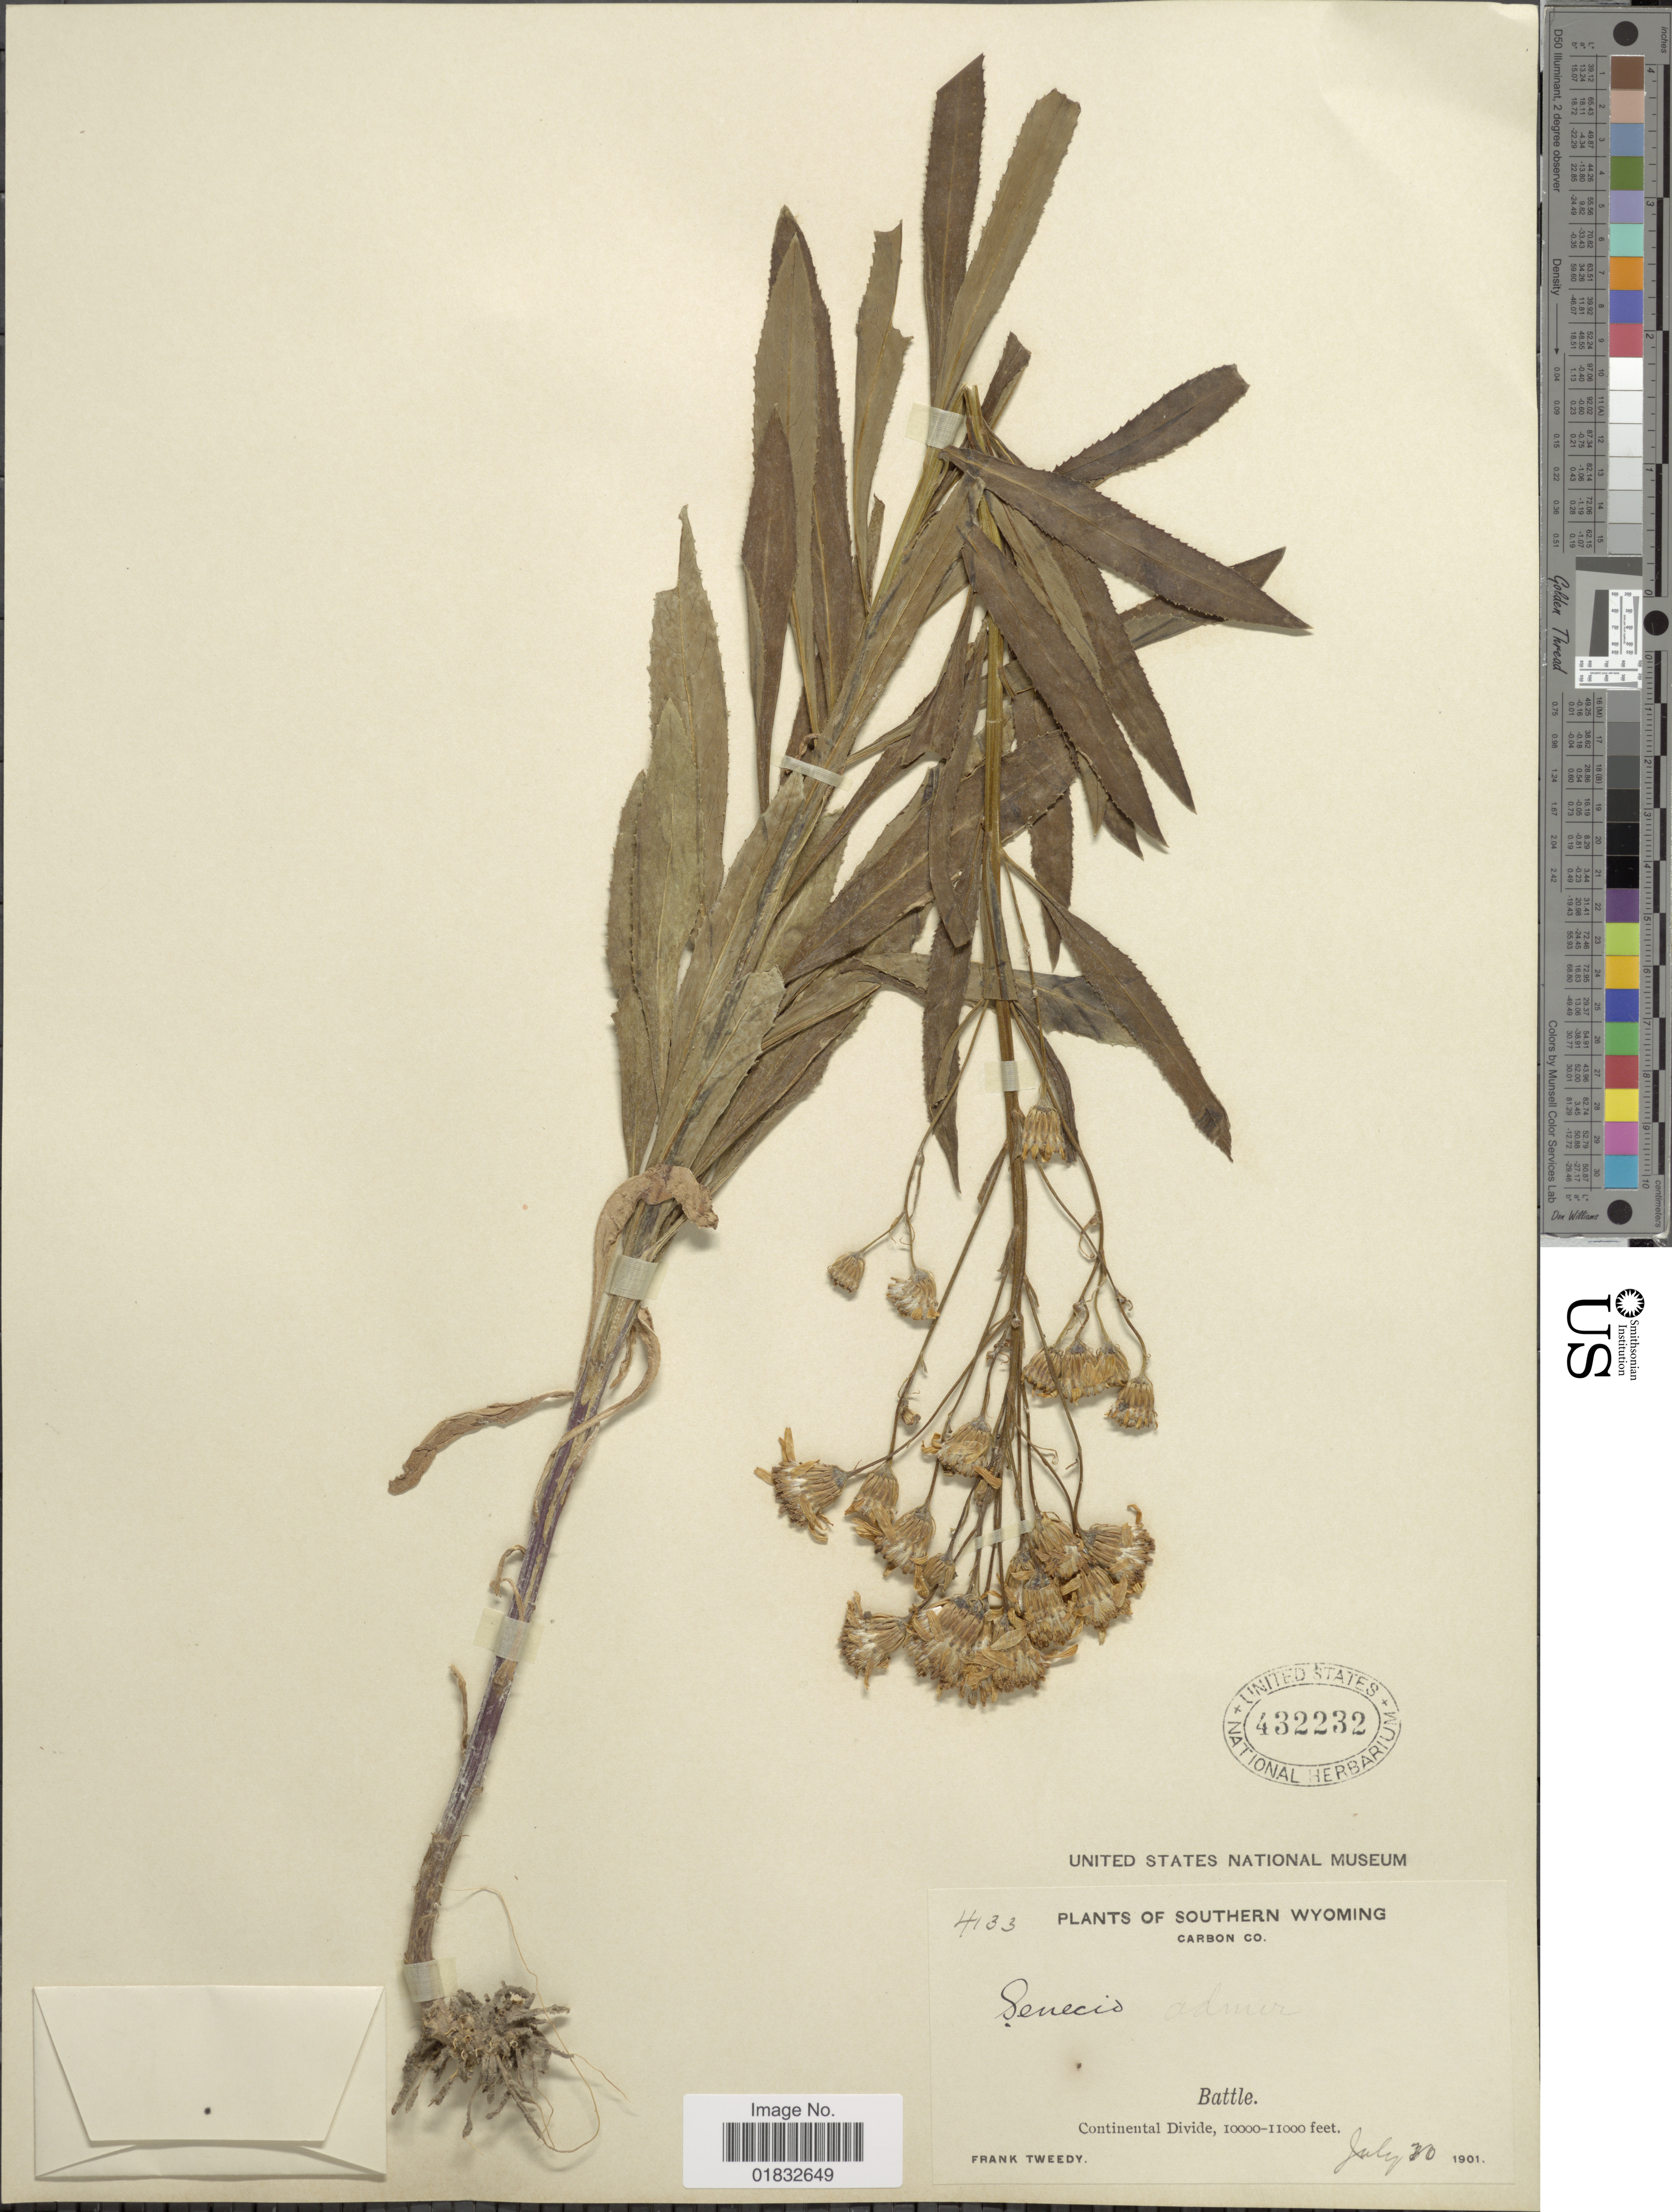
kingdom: Plantae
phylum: Tracheophyta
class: Magnoliopsida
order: Asterales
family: Asteraceae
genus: Senecio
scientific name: Senecio serra var. admirabilis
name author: (Greene) A. Nelson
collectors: F. Tweedy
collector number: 4133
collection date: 1901-07-30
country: United States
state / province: Wyoming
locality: Southern Wyoming, Carbon Co, Battle, Continental Divide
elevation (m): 3048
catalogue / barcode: US 432232